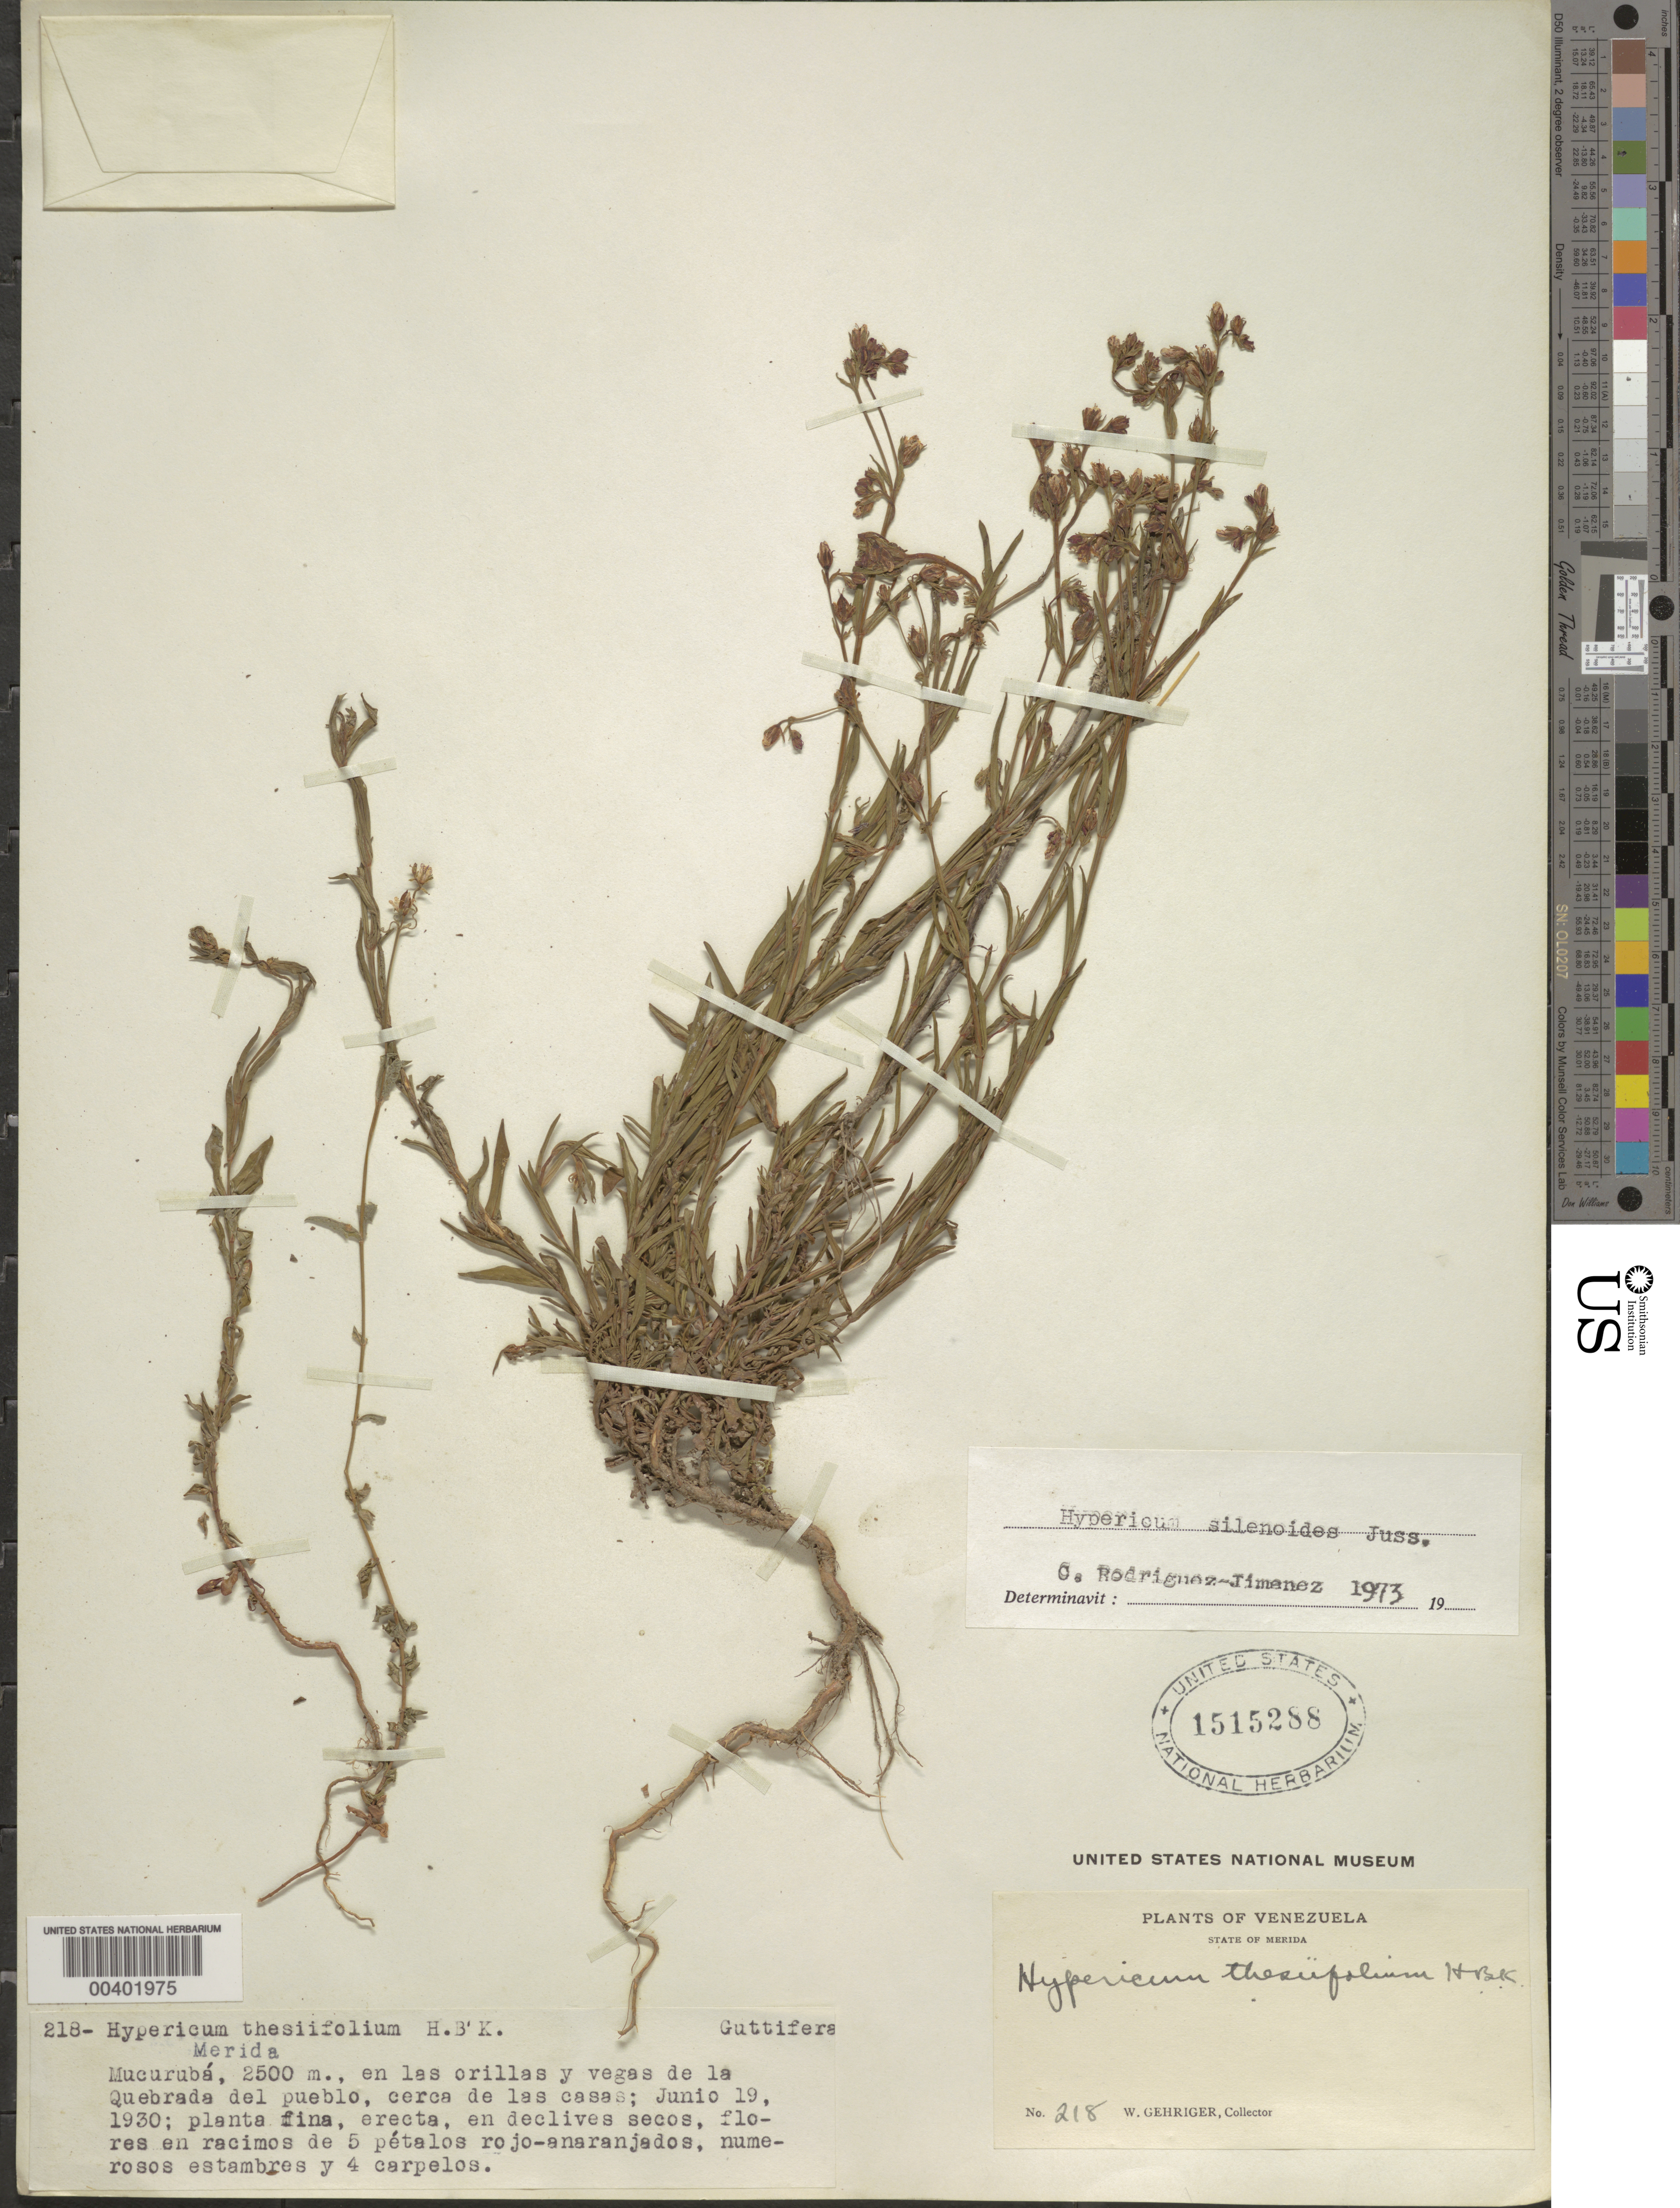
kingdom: Plantae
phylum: Tracheophyta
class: Magnoliopsida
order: Malpighiales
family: Hypericaceae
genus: Hypericum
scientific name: Hypericum thesiifolium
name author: Kunth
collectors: W. Gehriger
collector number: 218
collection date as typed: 19 Jun 1930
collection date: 1930-06-19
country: Venezuela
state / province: Mérida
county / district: Rangel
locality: Mucurubá Mucuruba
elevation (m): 2500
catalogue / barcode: US 1515288